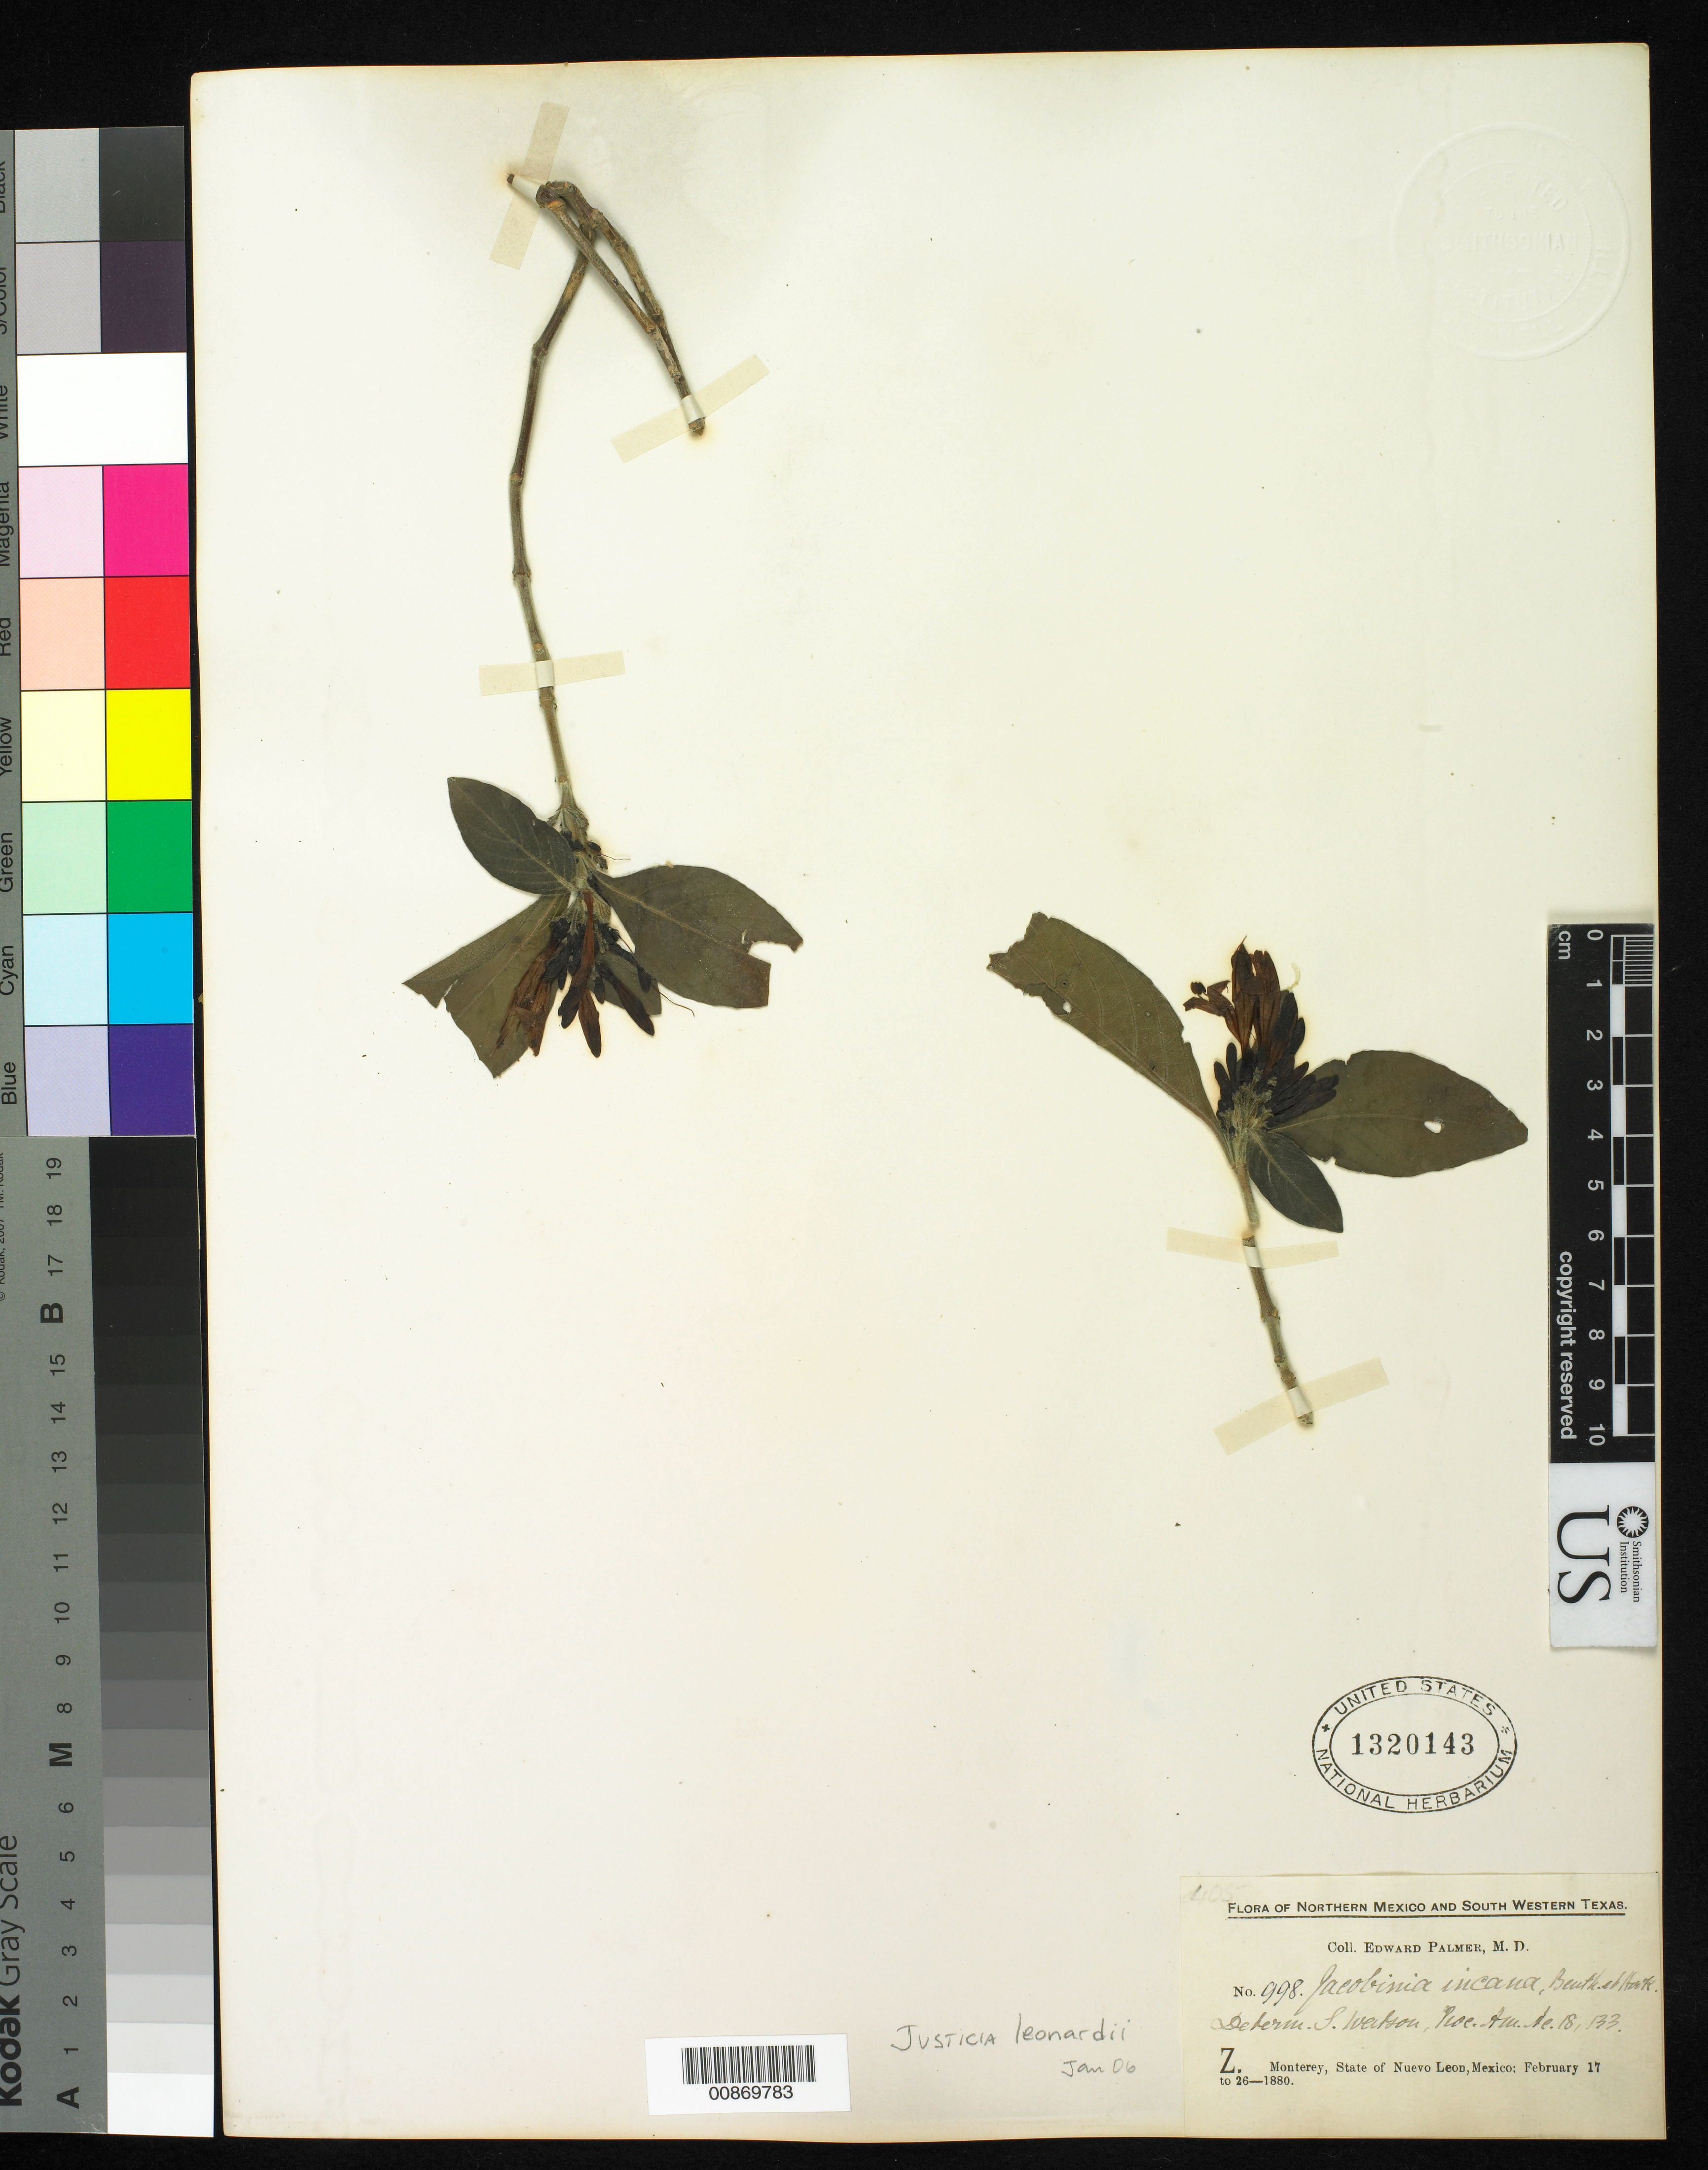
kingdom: Plantae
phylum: Tracheophyta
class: Magnoliopsida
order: Lamiales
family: Acanthaceae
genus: Justicia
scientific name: Justicia leonardii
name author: Wassh.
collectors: E. Palmer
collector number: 998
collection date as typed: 17 Feb 1880 to 26 Feb 1880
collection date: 1880-02-17/1880-02-26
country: Mexico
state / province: Nuevo León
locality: Z. Monterrey, Nuevo León.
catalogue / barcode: US 1320143